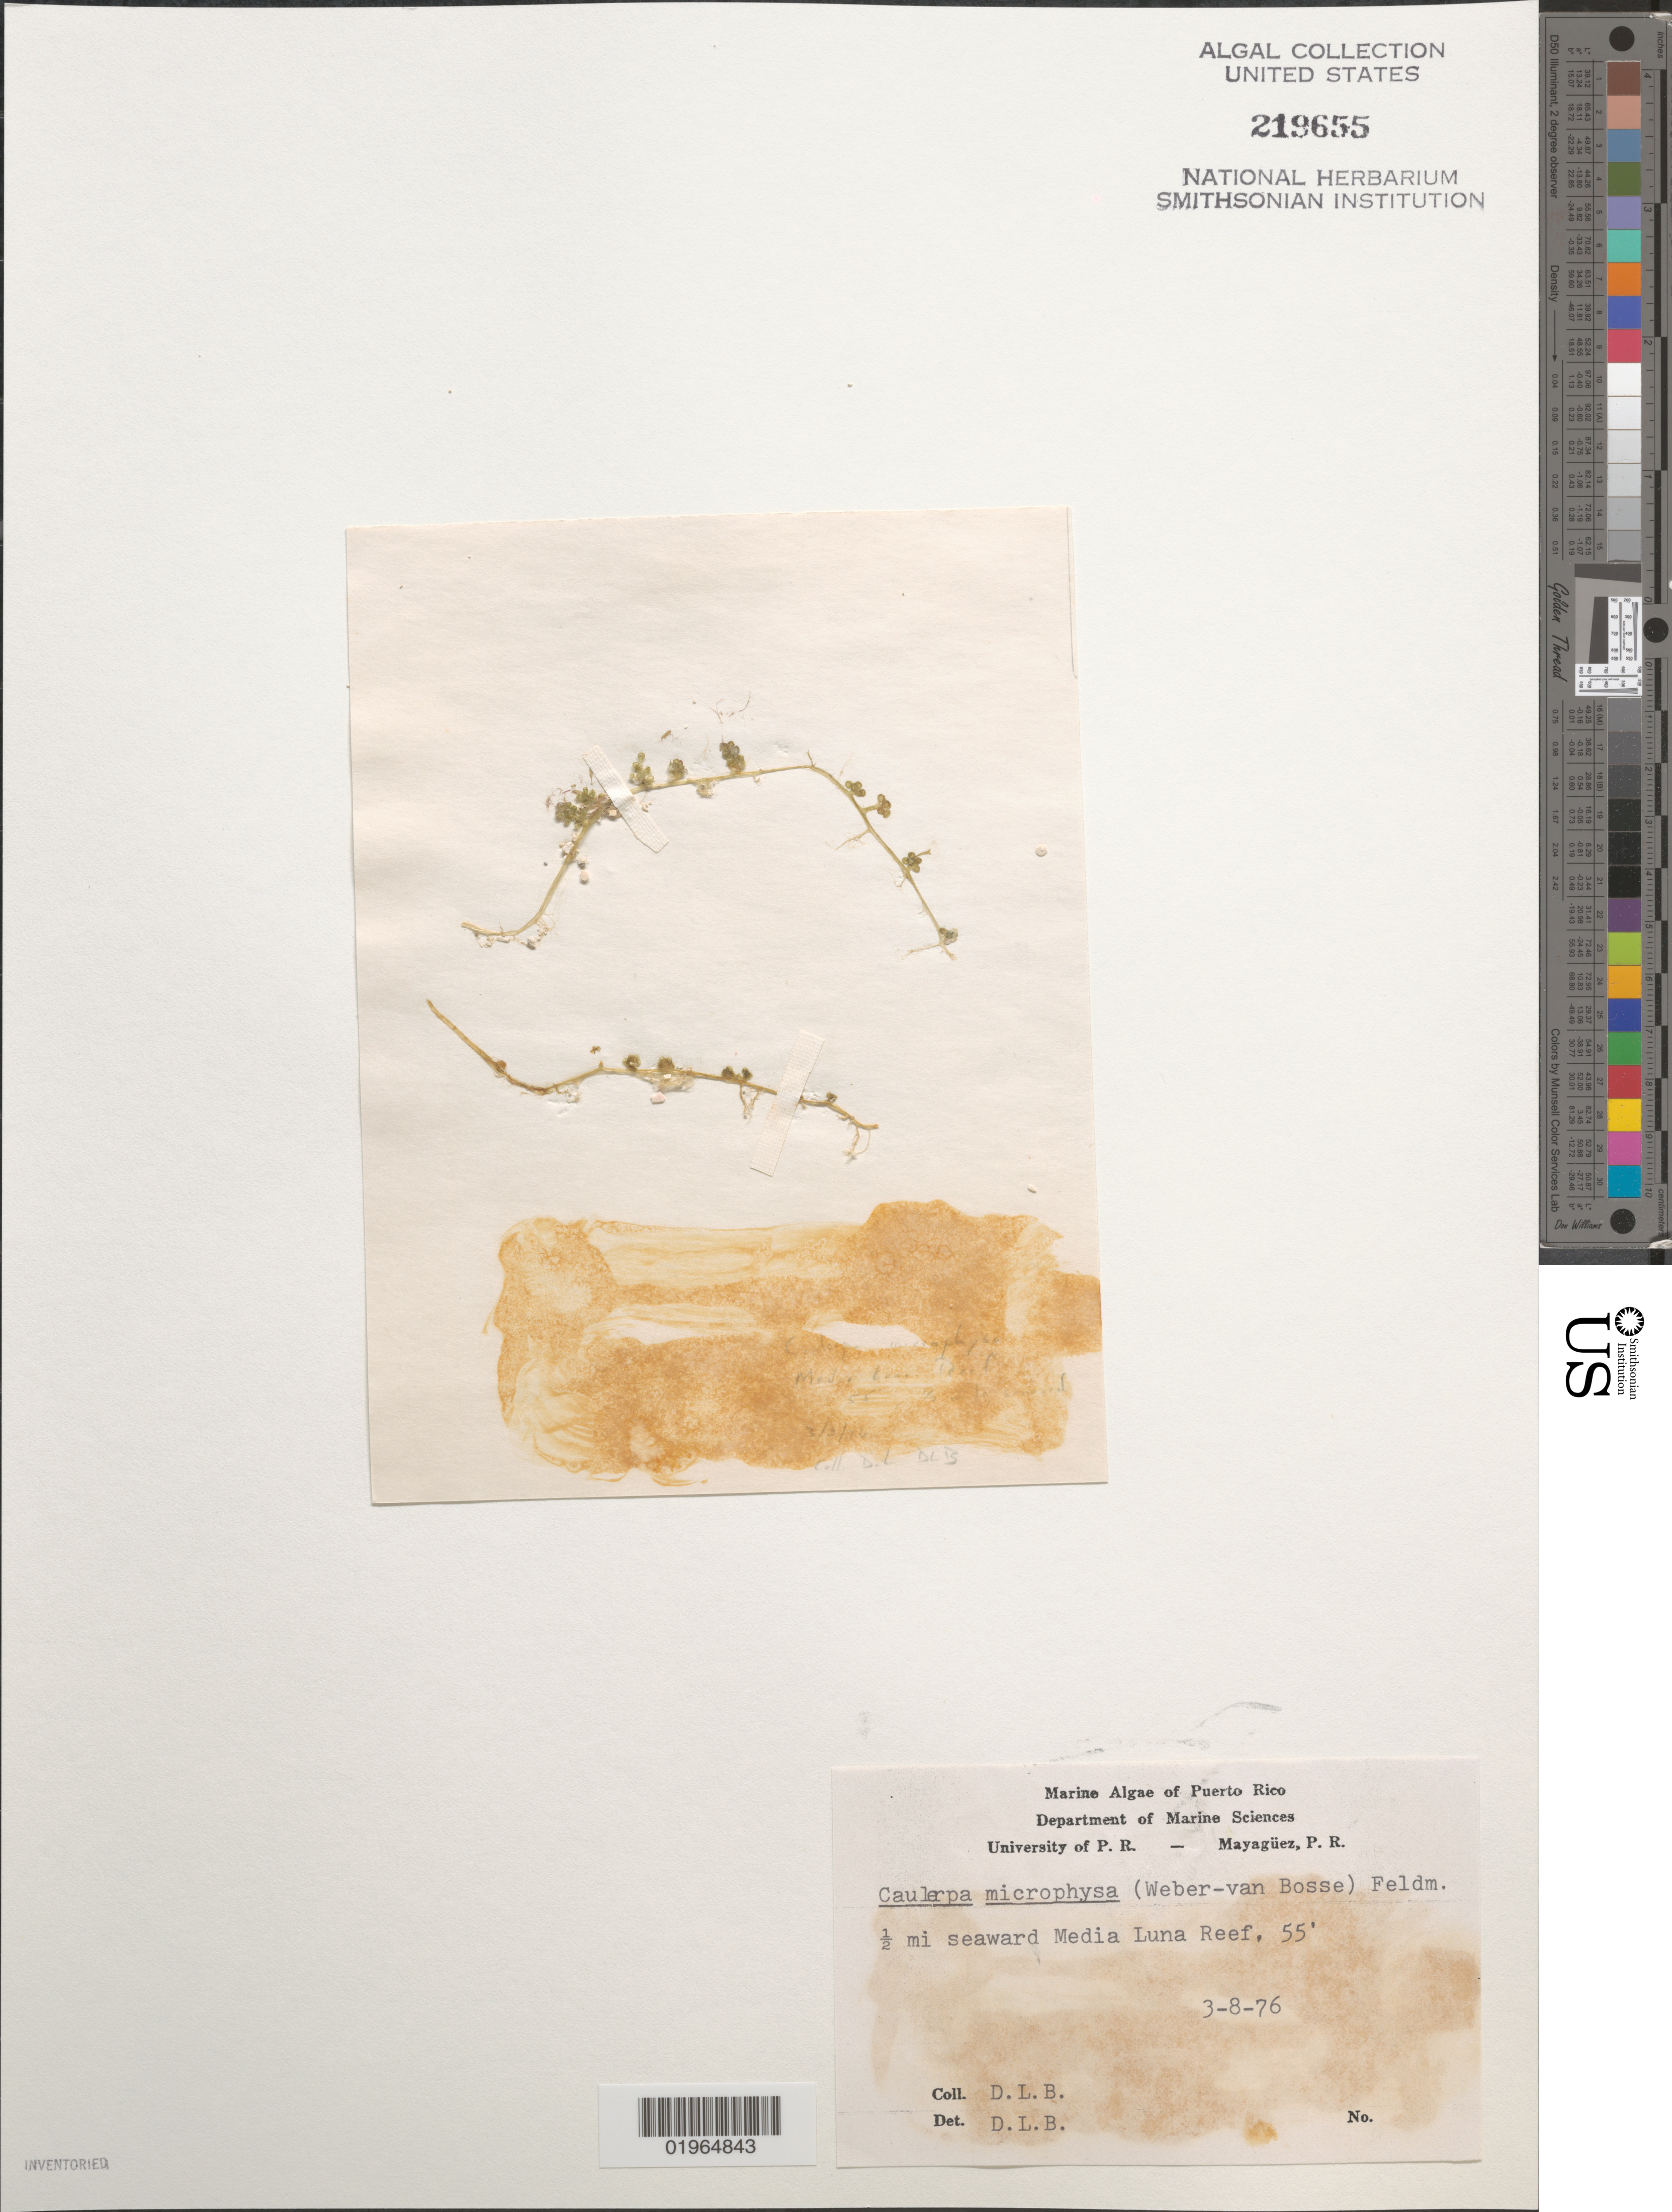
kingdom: Plantae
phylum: Chlorophyta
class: Ulvophyceae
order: Bryopsidales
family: Caulerpaceae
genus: Caulerpa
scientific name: Caulerpa microphysa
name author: (Weber Bosse) Feldmann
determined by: Ballantine, D. L.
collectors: D.L. Ballantine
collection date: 1976-03-08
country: Puerto Rico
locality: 1/2 mi seaward Media Luna Reef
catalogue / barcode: US 219655